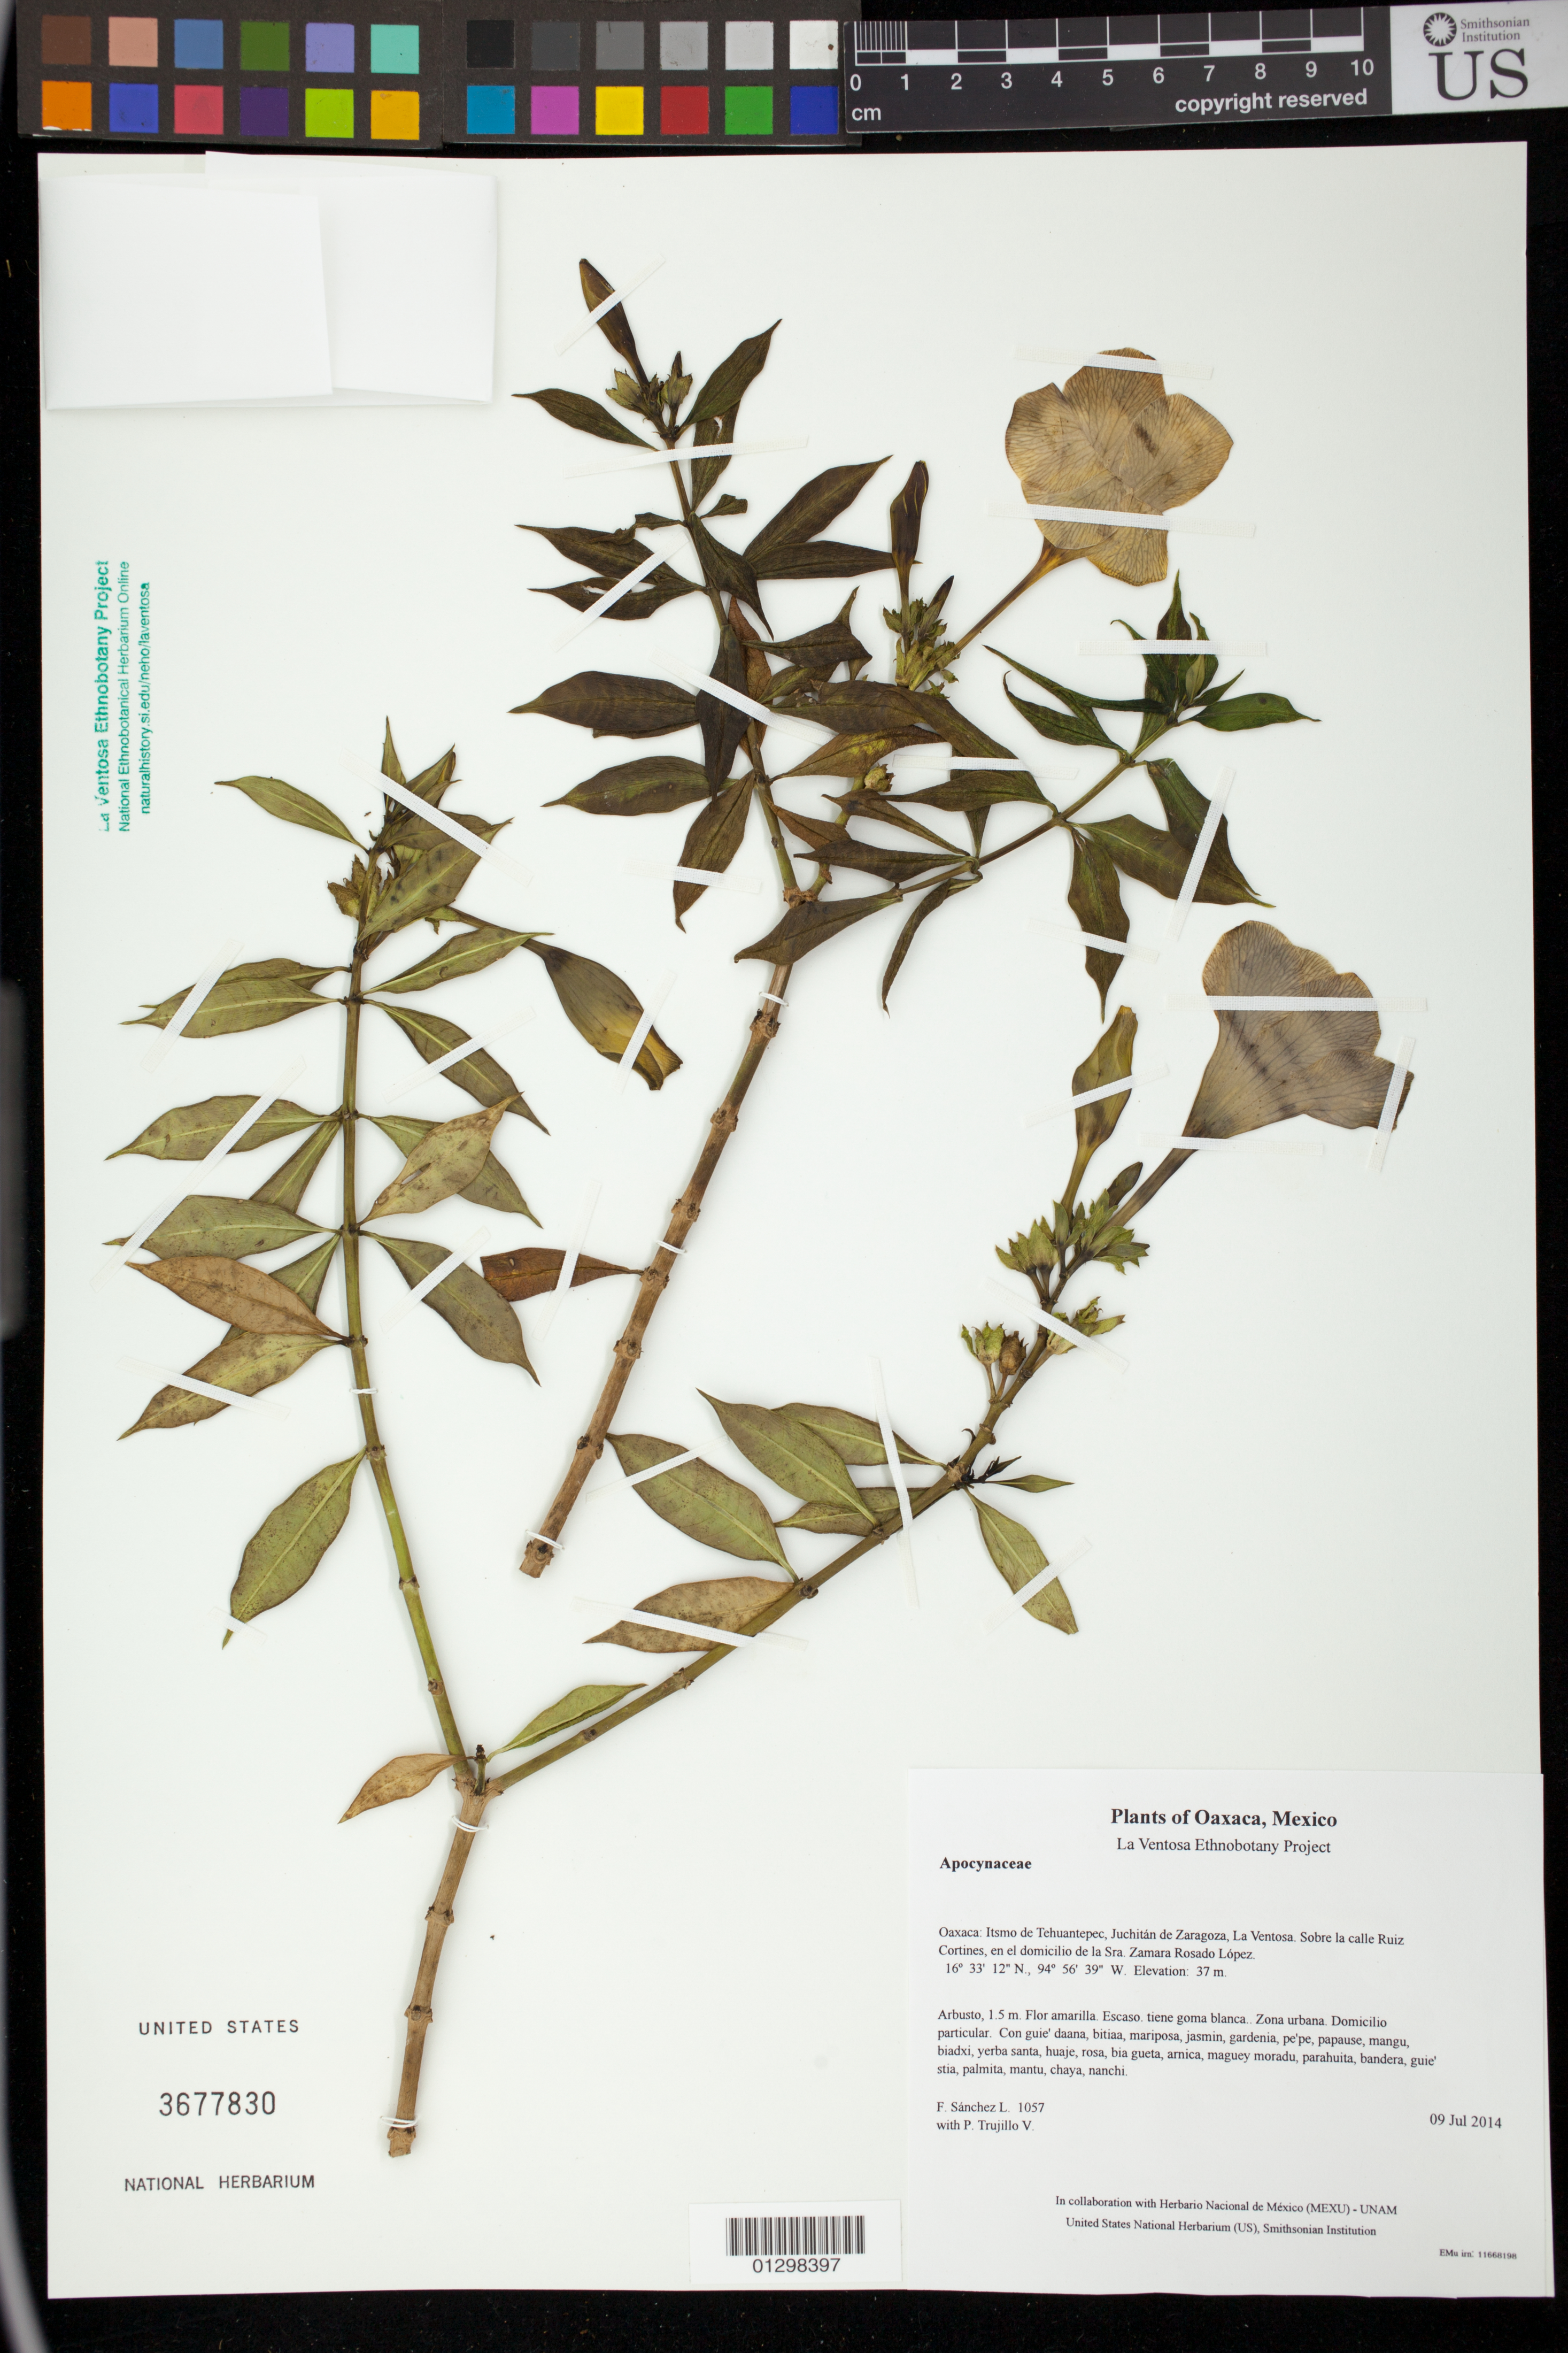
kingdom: Plantae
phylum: Tracheophyta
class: Magnoliopsida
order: Gentianales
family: Apocynaceae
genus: Allamanda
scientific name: Allamanda cathartica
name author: L.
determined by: Velasco G., Kenia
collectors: F. Sánchez L. & P. Trujillo V.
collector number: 1057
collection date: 2014-07-09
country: Mexico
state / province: Oaxaca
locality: Itsmo de Tehuantepec, Juchitán de Zaragoza, La Ventosa. Sobre la calle Ruiz Cortines, en el domicilio de la Sra. Zamara Rosado López.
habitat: Zona urbana. Domicilio particular.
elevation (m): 37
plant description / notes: JEBOT, MEXU, SERO, US; Yaga bandaga. 1.5 m. Guie' naguchi. Huaxie'.; copita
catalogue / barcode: US 3677830